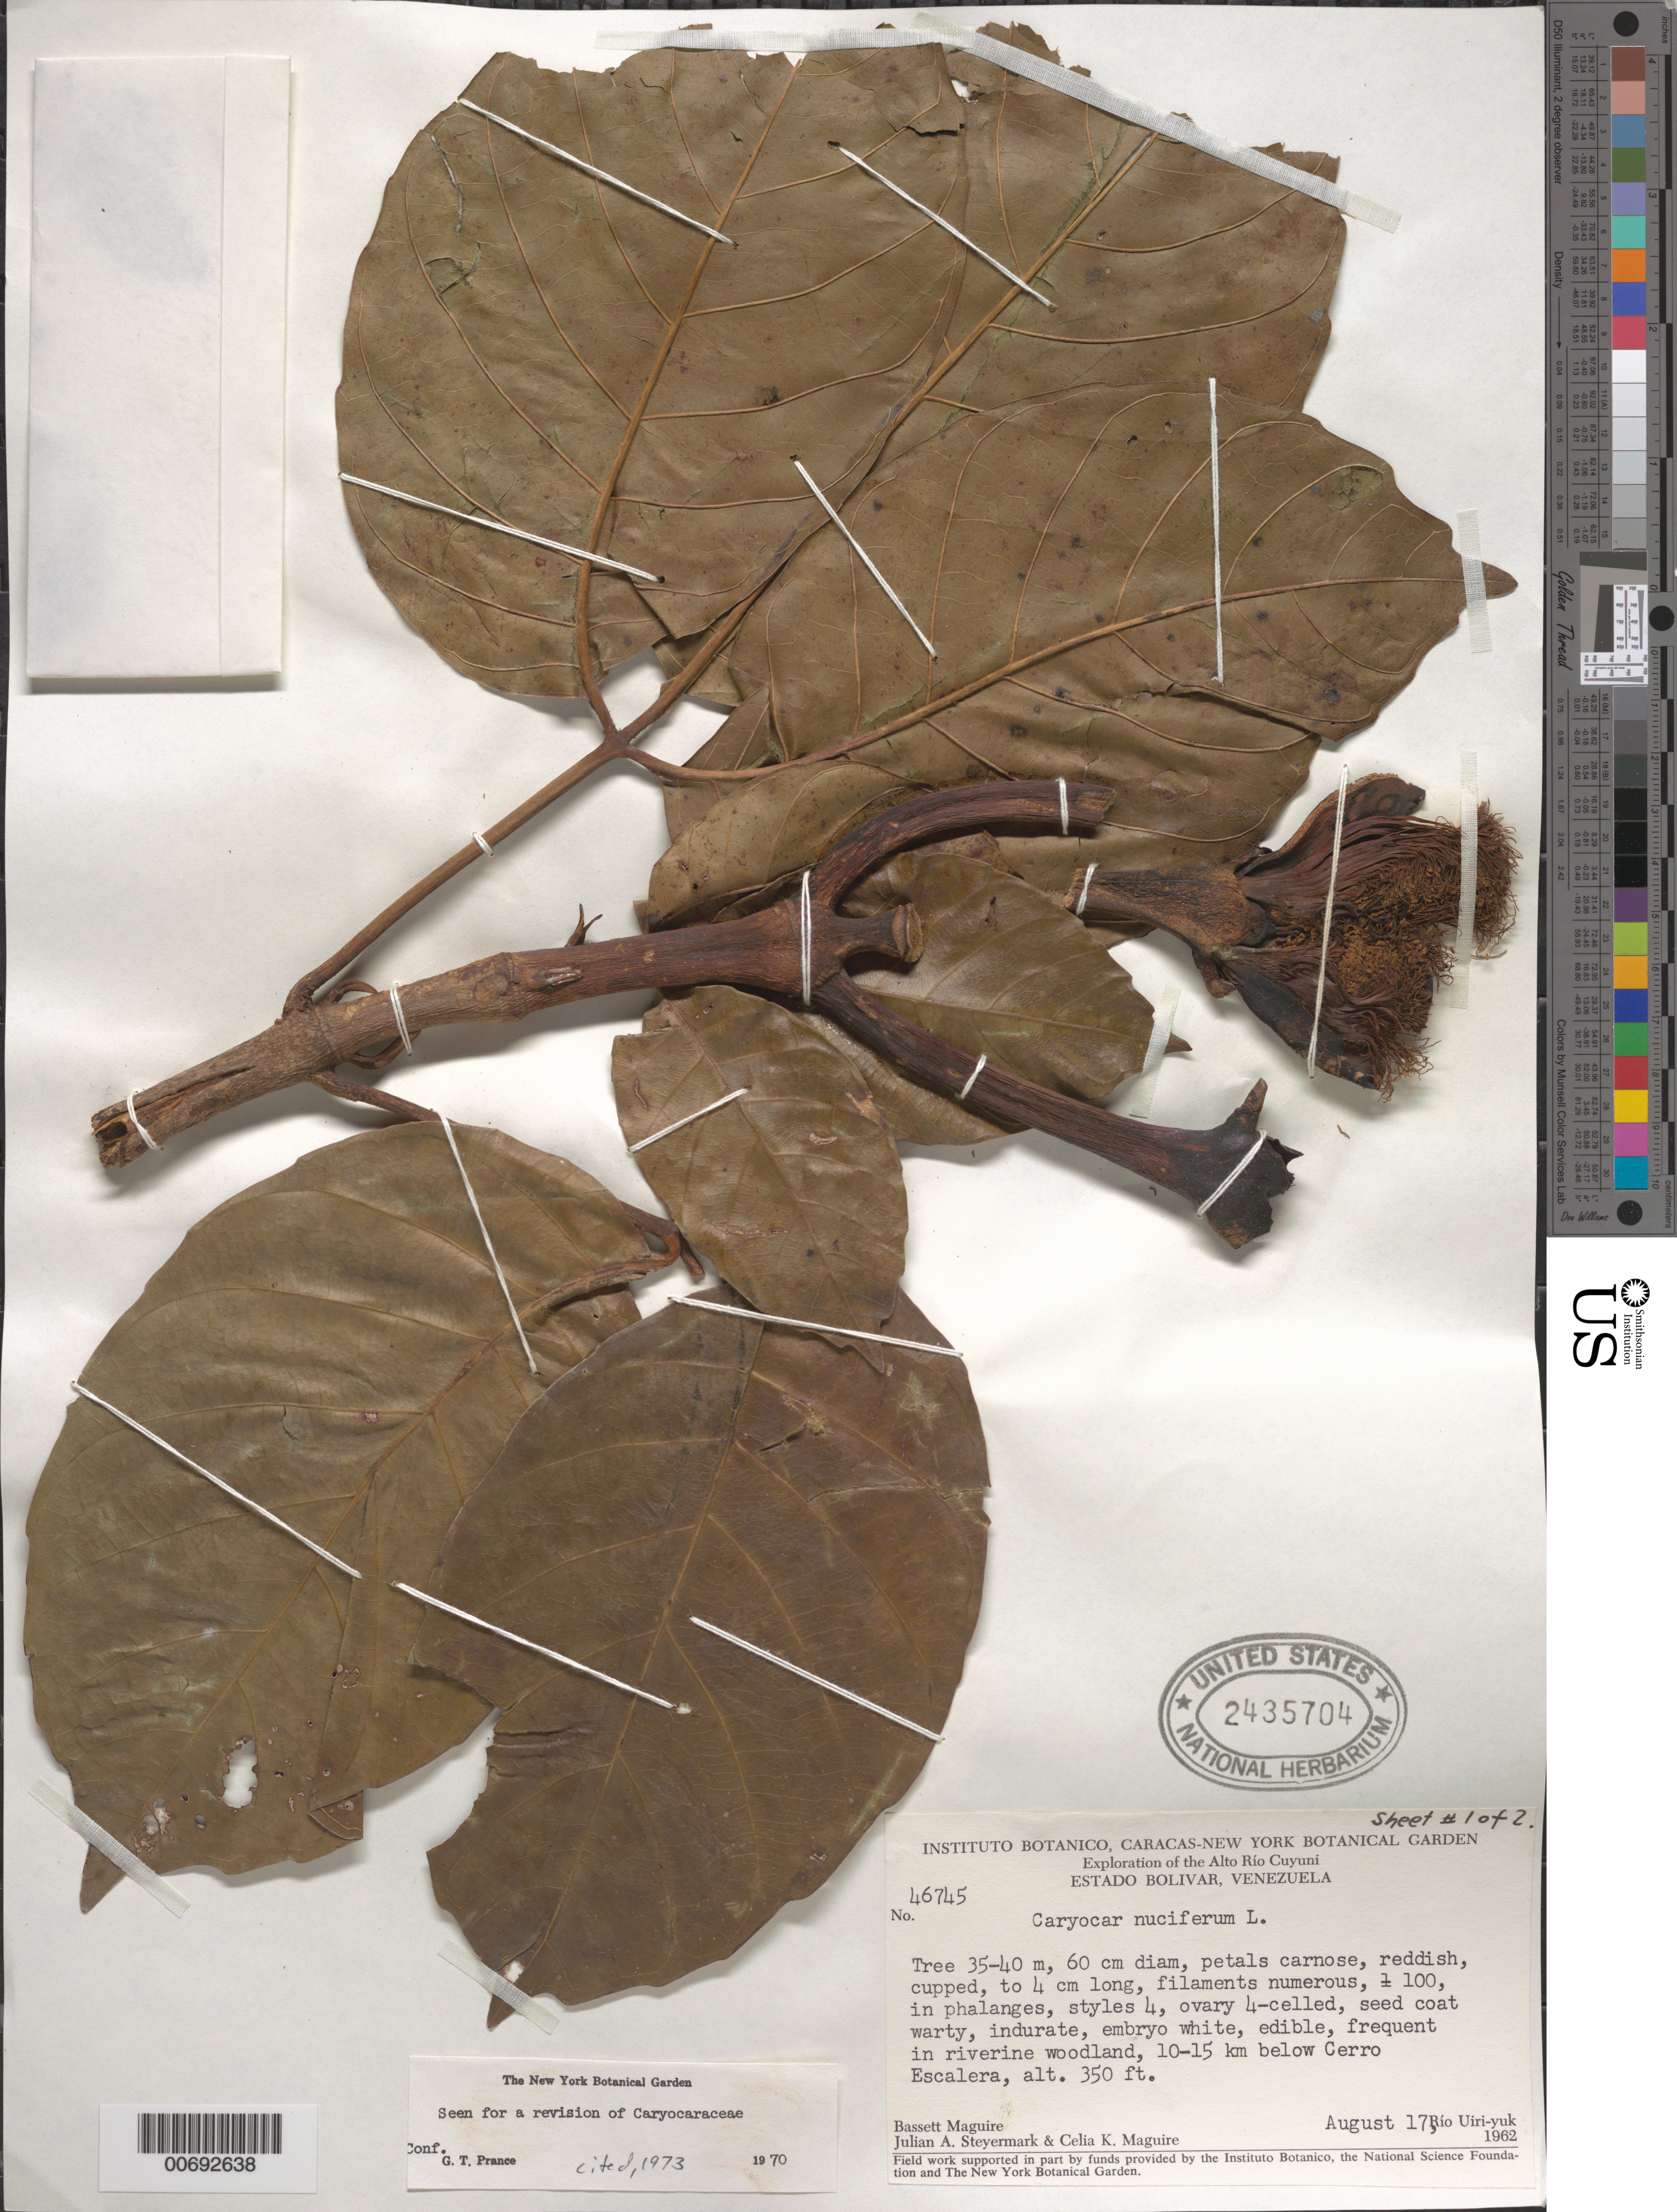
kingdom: Plantae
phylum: Tracheophyta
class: Magnoliopsida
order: Malpighiales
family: Caryocaraceae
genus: Caryocar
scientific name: Caryocar nuciferum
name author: L.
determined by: Prance, G. T.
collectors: B. Maguire, C. K. Maguire & G. Wilson-Browne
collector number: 46745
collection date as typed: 17-Aug-62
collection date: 1962-08-17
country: Venezuela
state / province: Bolívar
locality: Alto Río Cuyuni, Río Uiri-yuk, 10-15 km below Cerro La Escalera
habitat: Riverine woodland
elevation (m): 105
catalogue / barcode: US 2435704